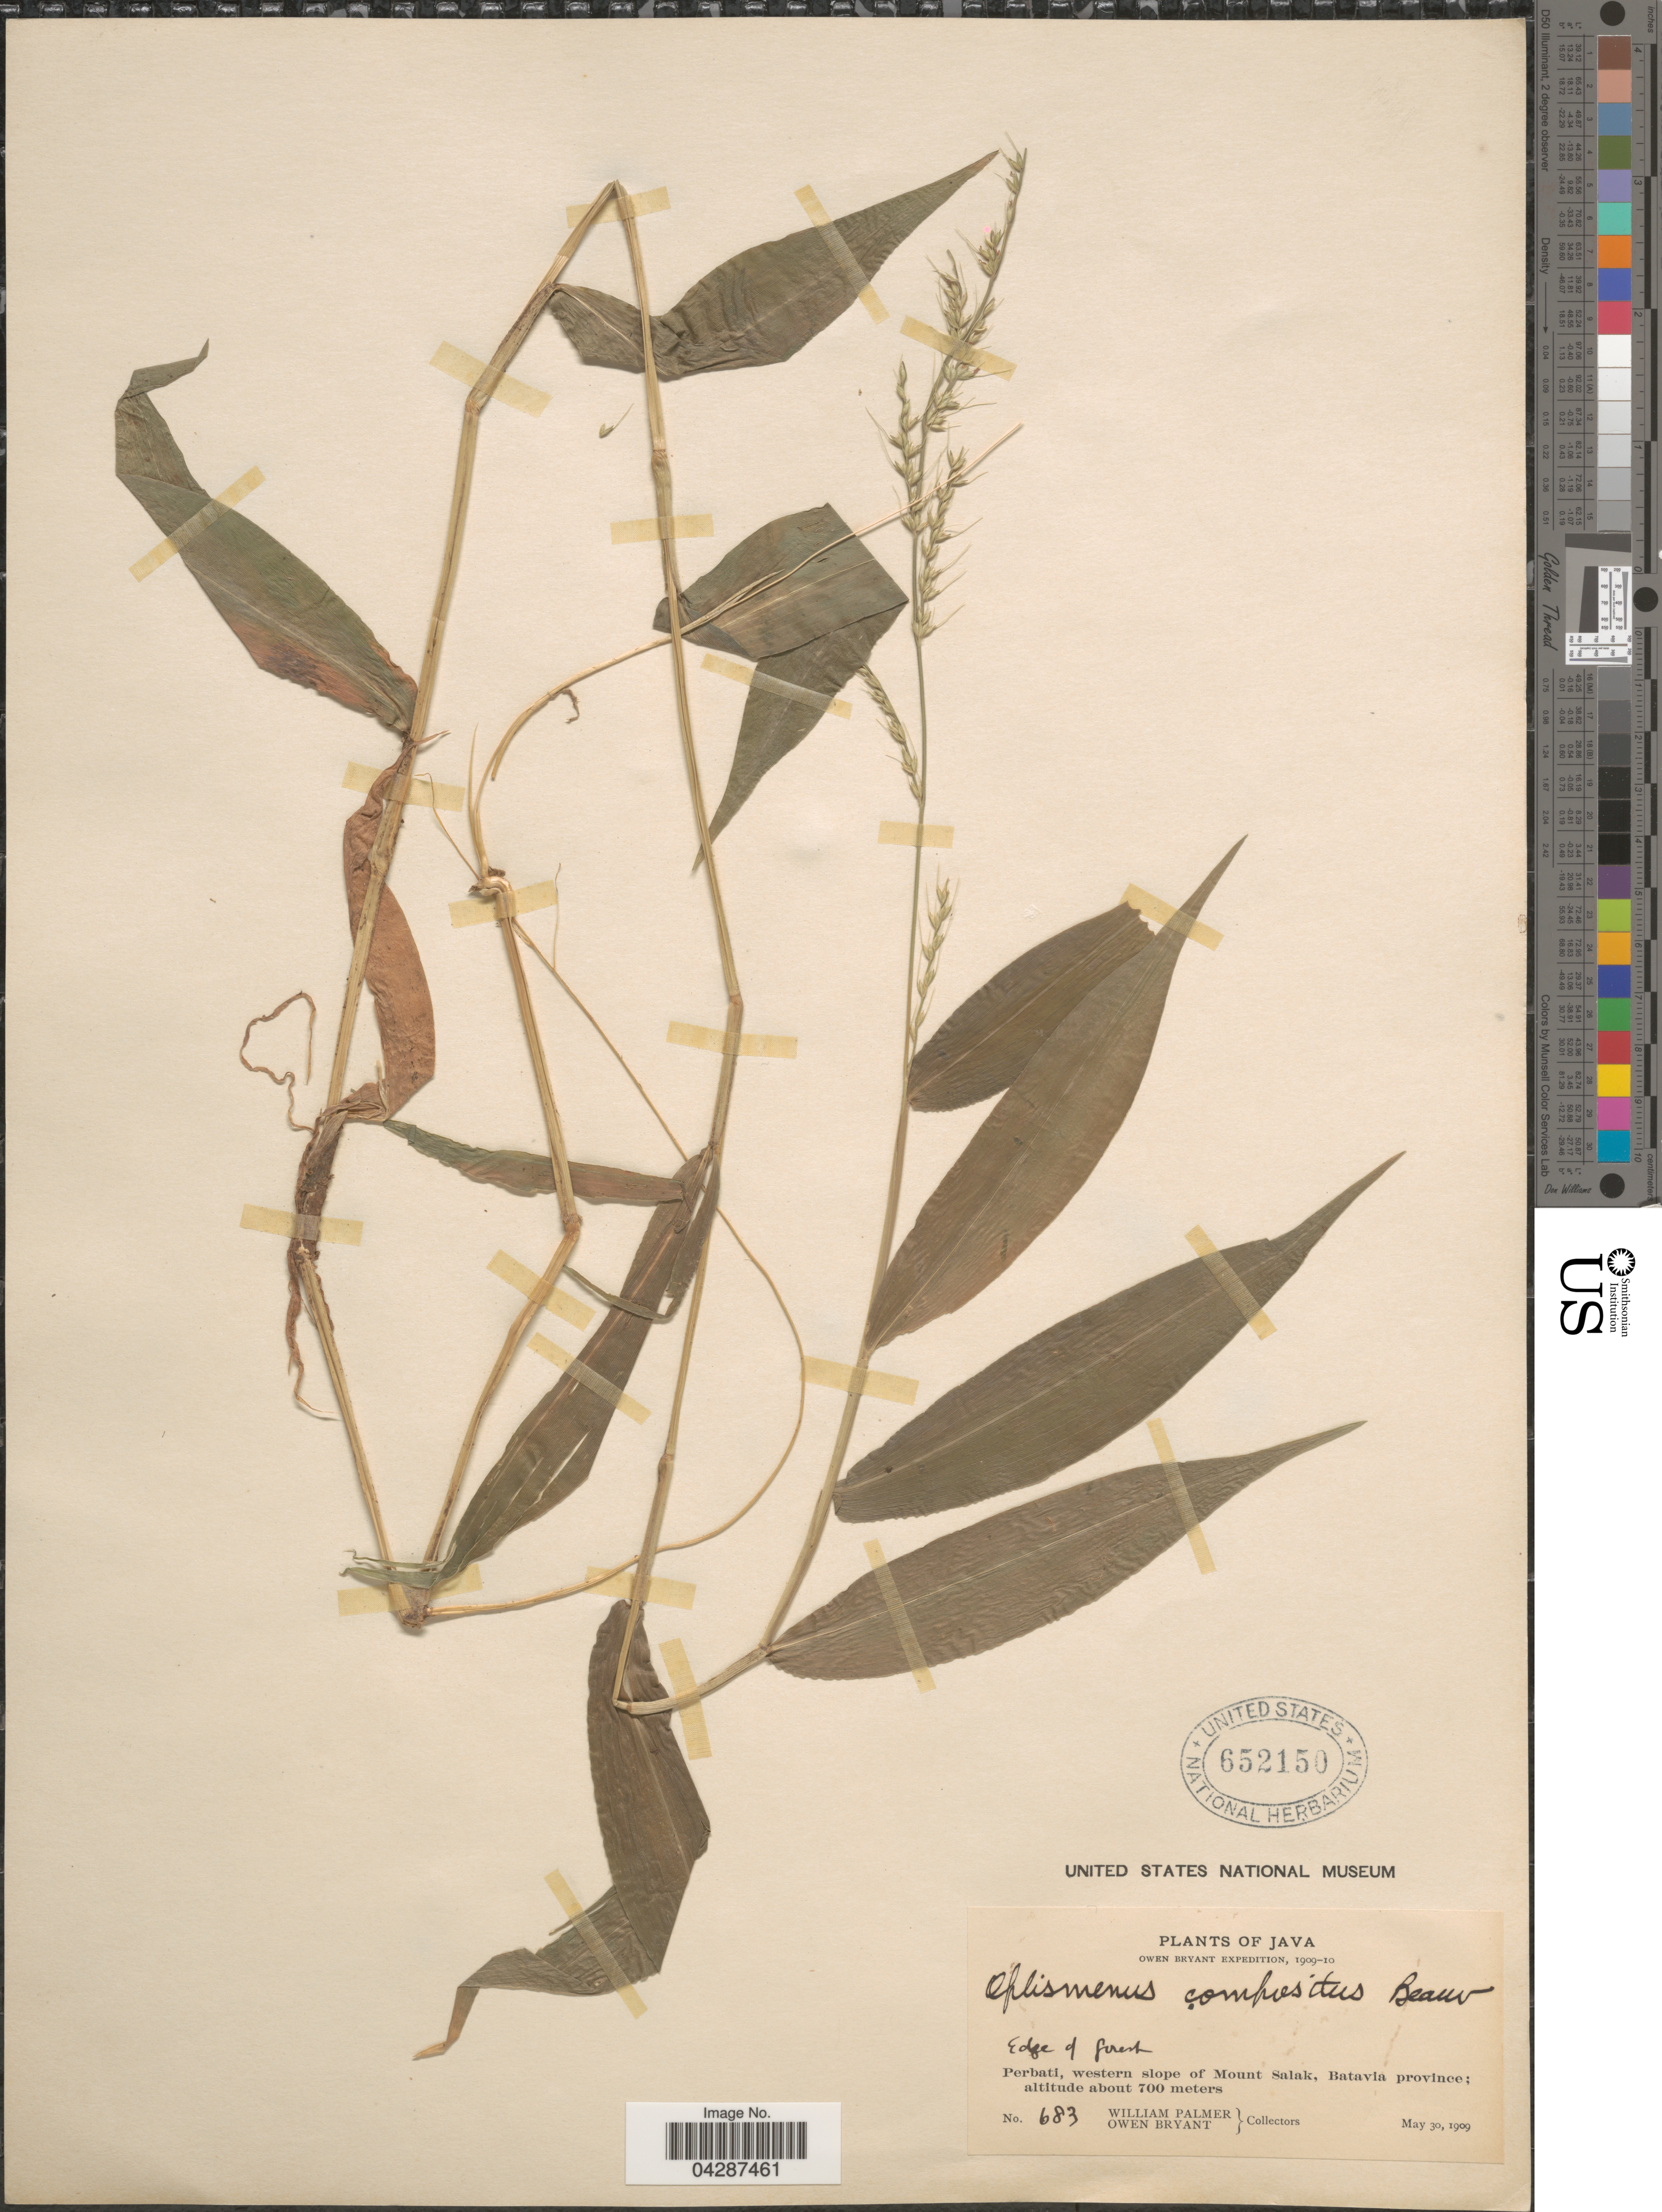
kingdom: Plantae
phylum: Tracheophyta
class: Liliopsida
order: Poales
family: Poaceae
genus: Oplismenus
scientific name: Oplismenus compositus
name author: (L.) P. Beauv.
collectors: W. Palmer & O. Bryant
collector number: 683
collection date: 1909-05-30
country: Indonesia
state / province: Java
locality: Owen Bryant Expedition, 1909-10. Edge of forest. Perbati, western slope of Mount Salak, Batavia province.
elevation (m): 700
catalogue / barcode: US 652150